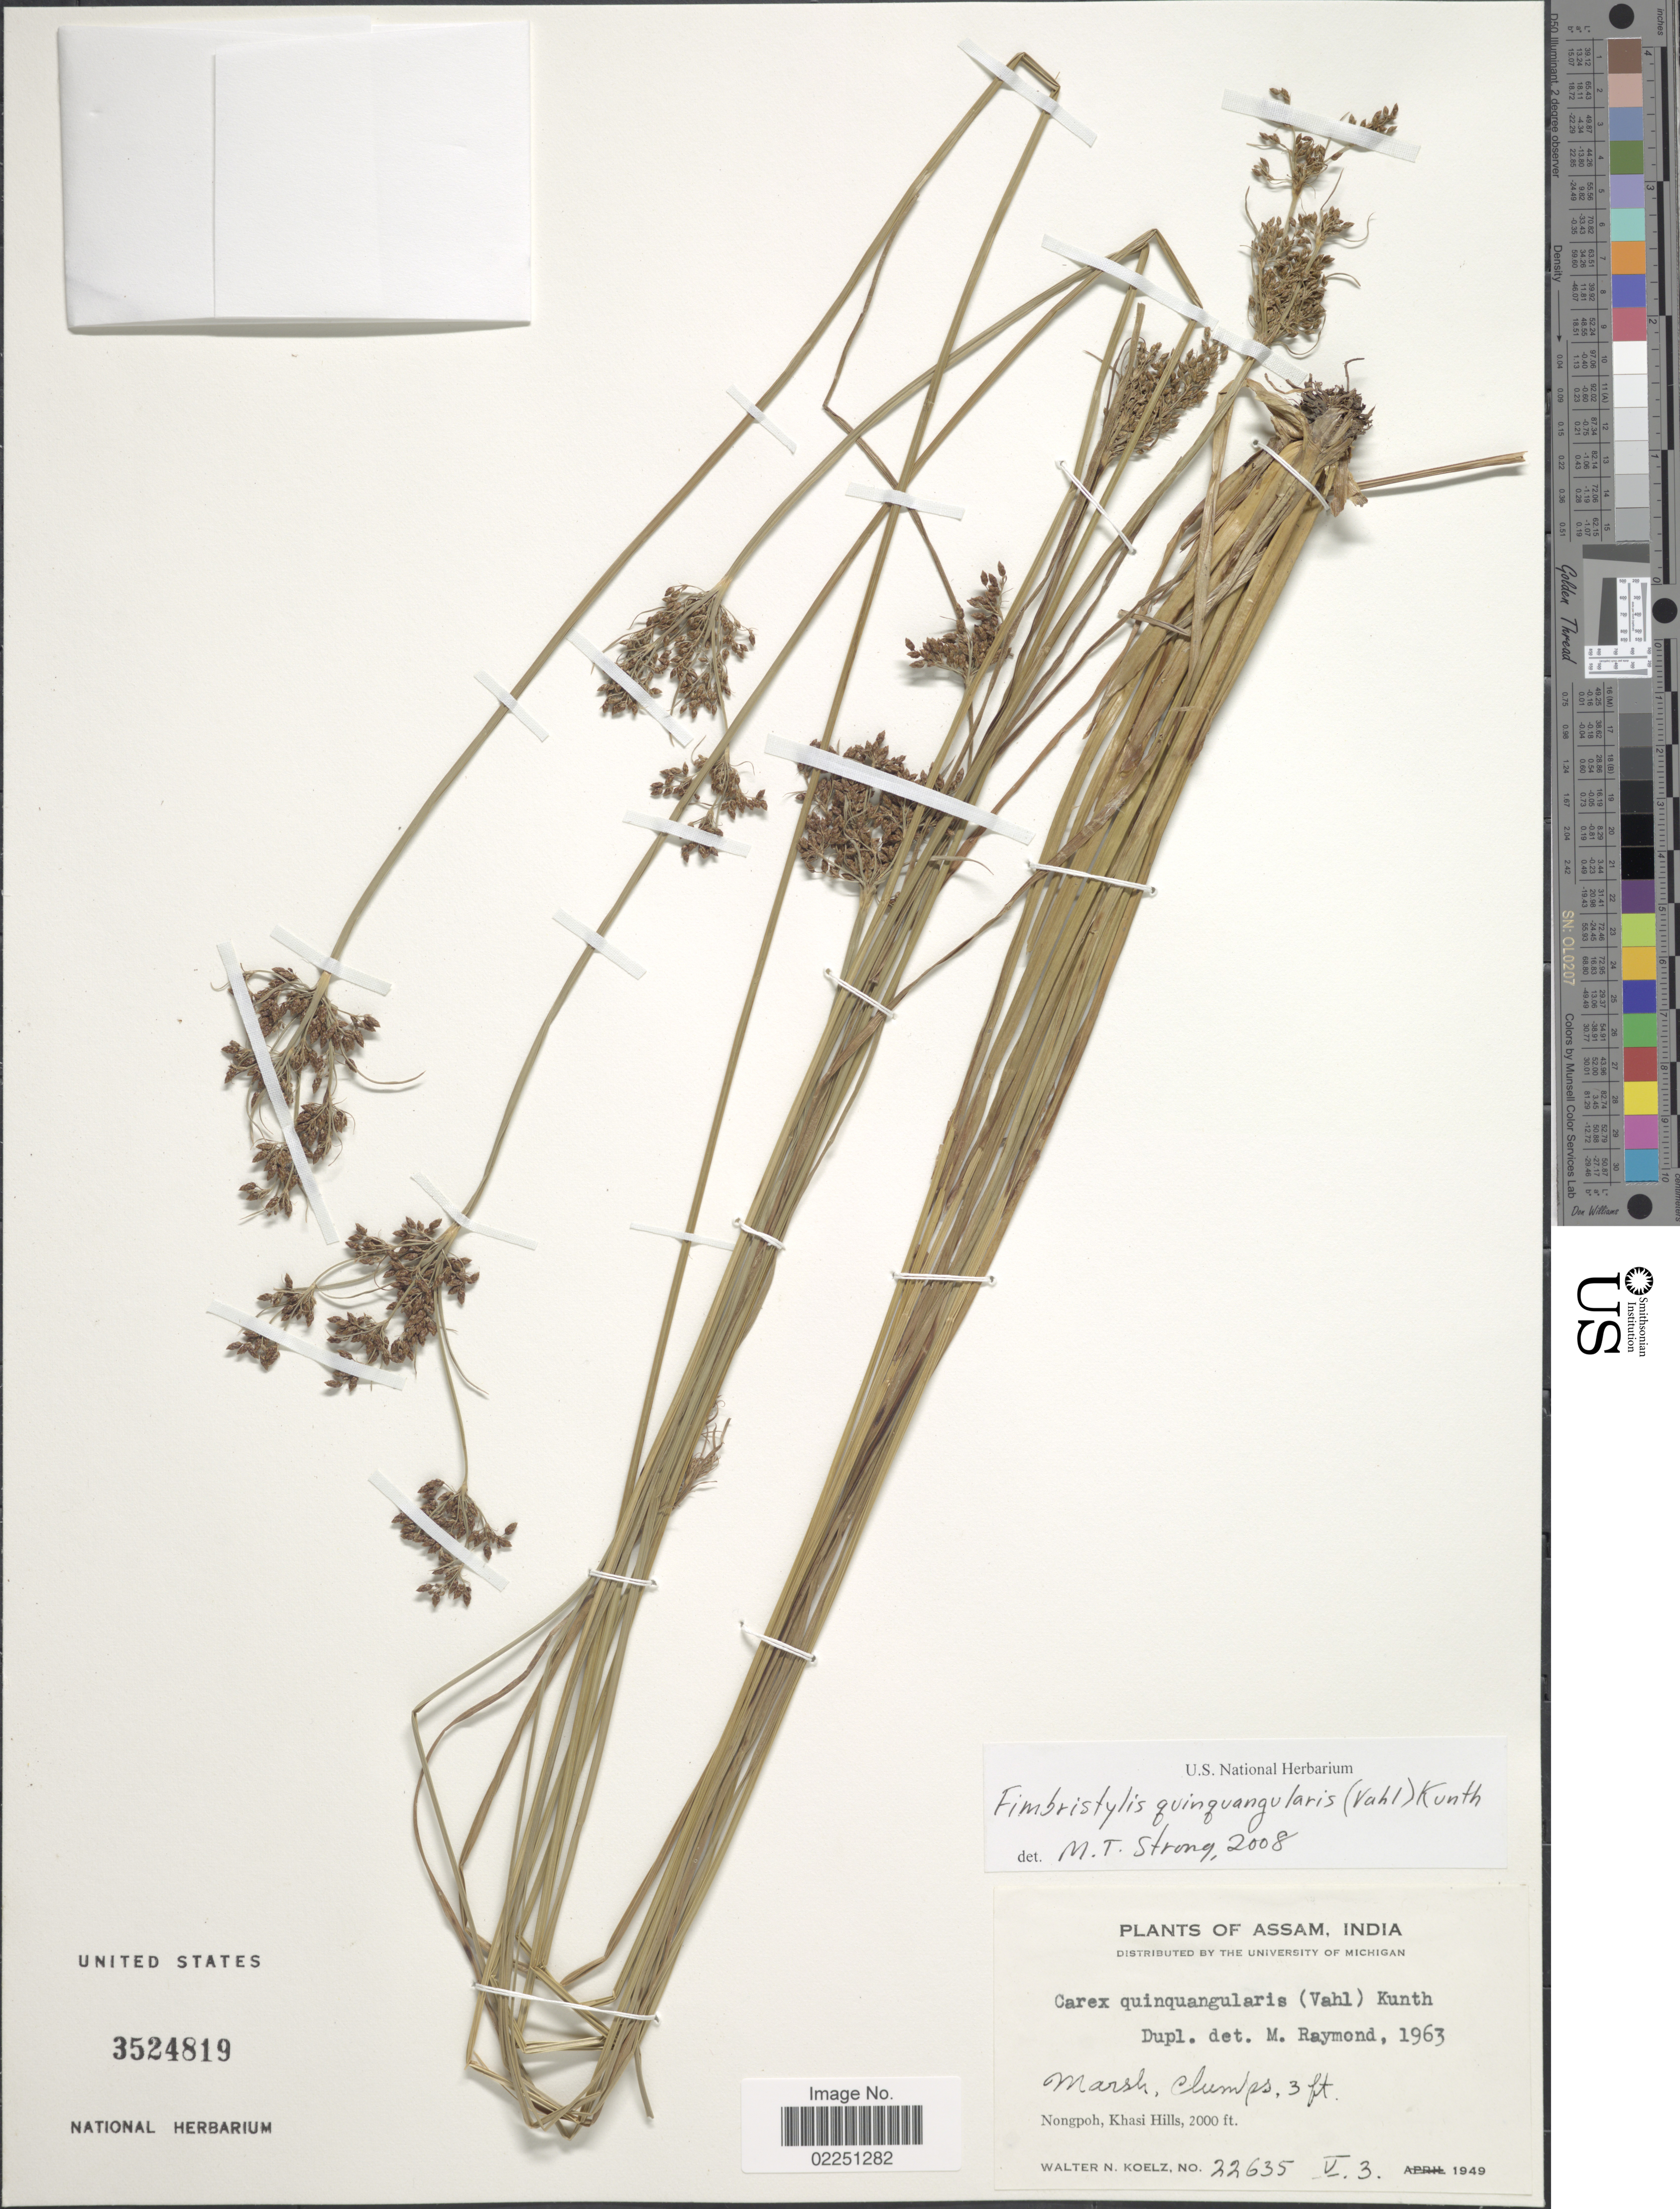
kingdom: Plantae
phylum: Tracheophyta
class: Liliopsida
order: Poales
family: Cyperaceae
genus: Fimbristylis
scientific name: Fimbristylis quinquangularis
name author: (Vahl) Kunth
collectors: W. N. Koelz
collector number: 22635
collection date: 1949-05-03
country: India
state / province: Meghalaya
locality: Nongpoh, Khasi Hills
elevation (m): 610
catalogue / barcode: US 3524819